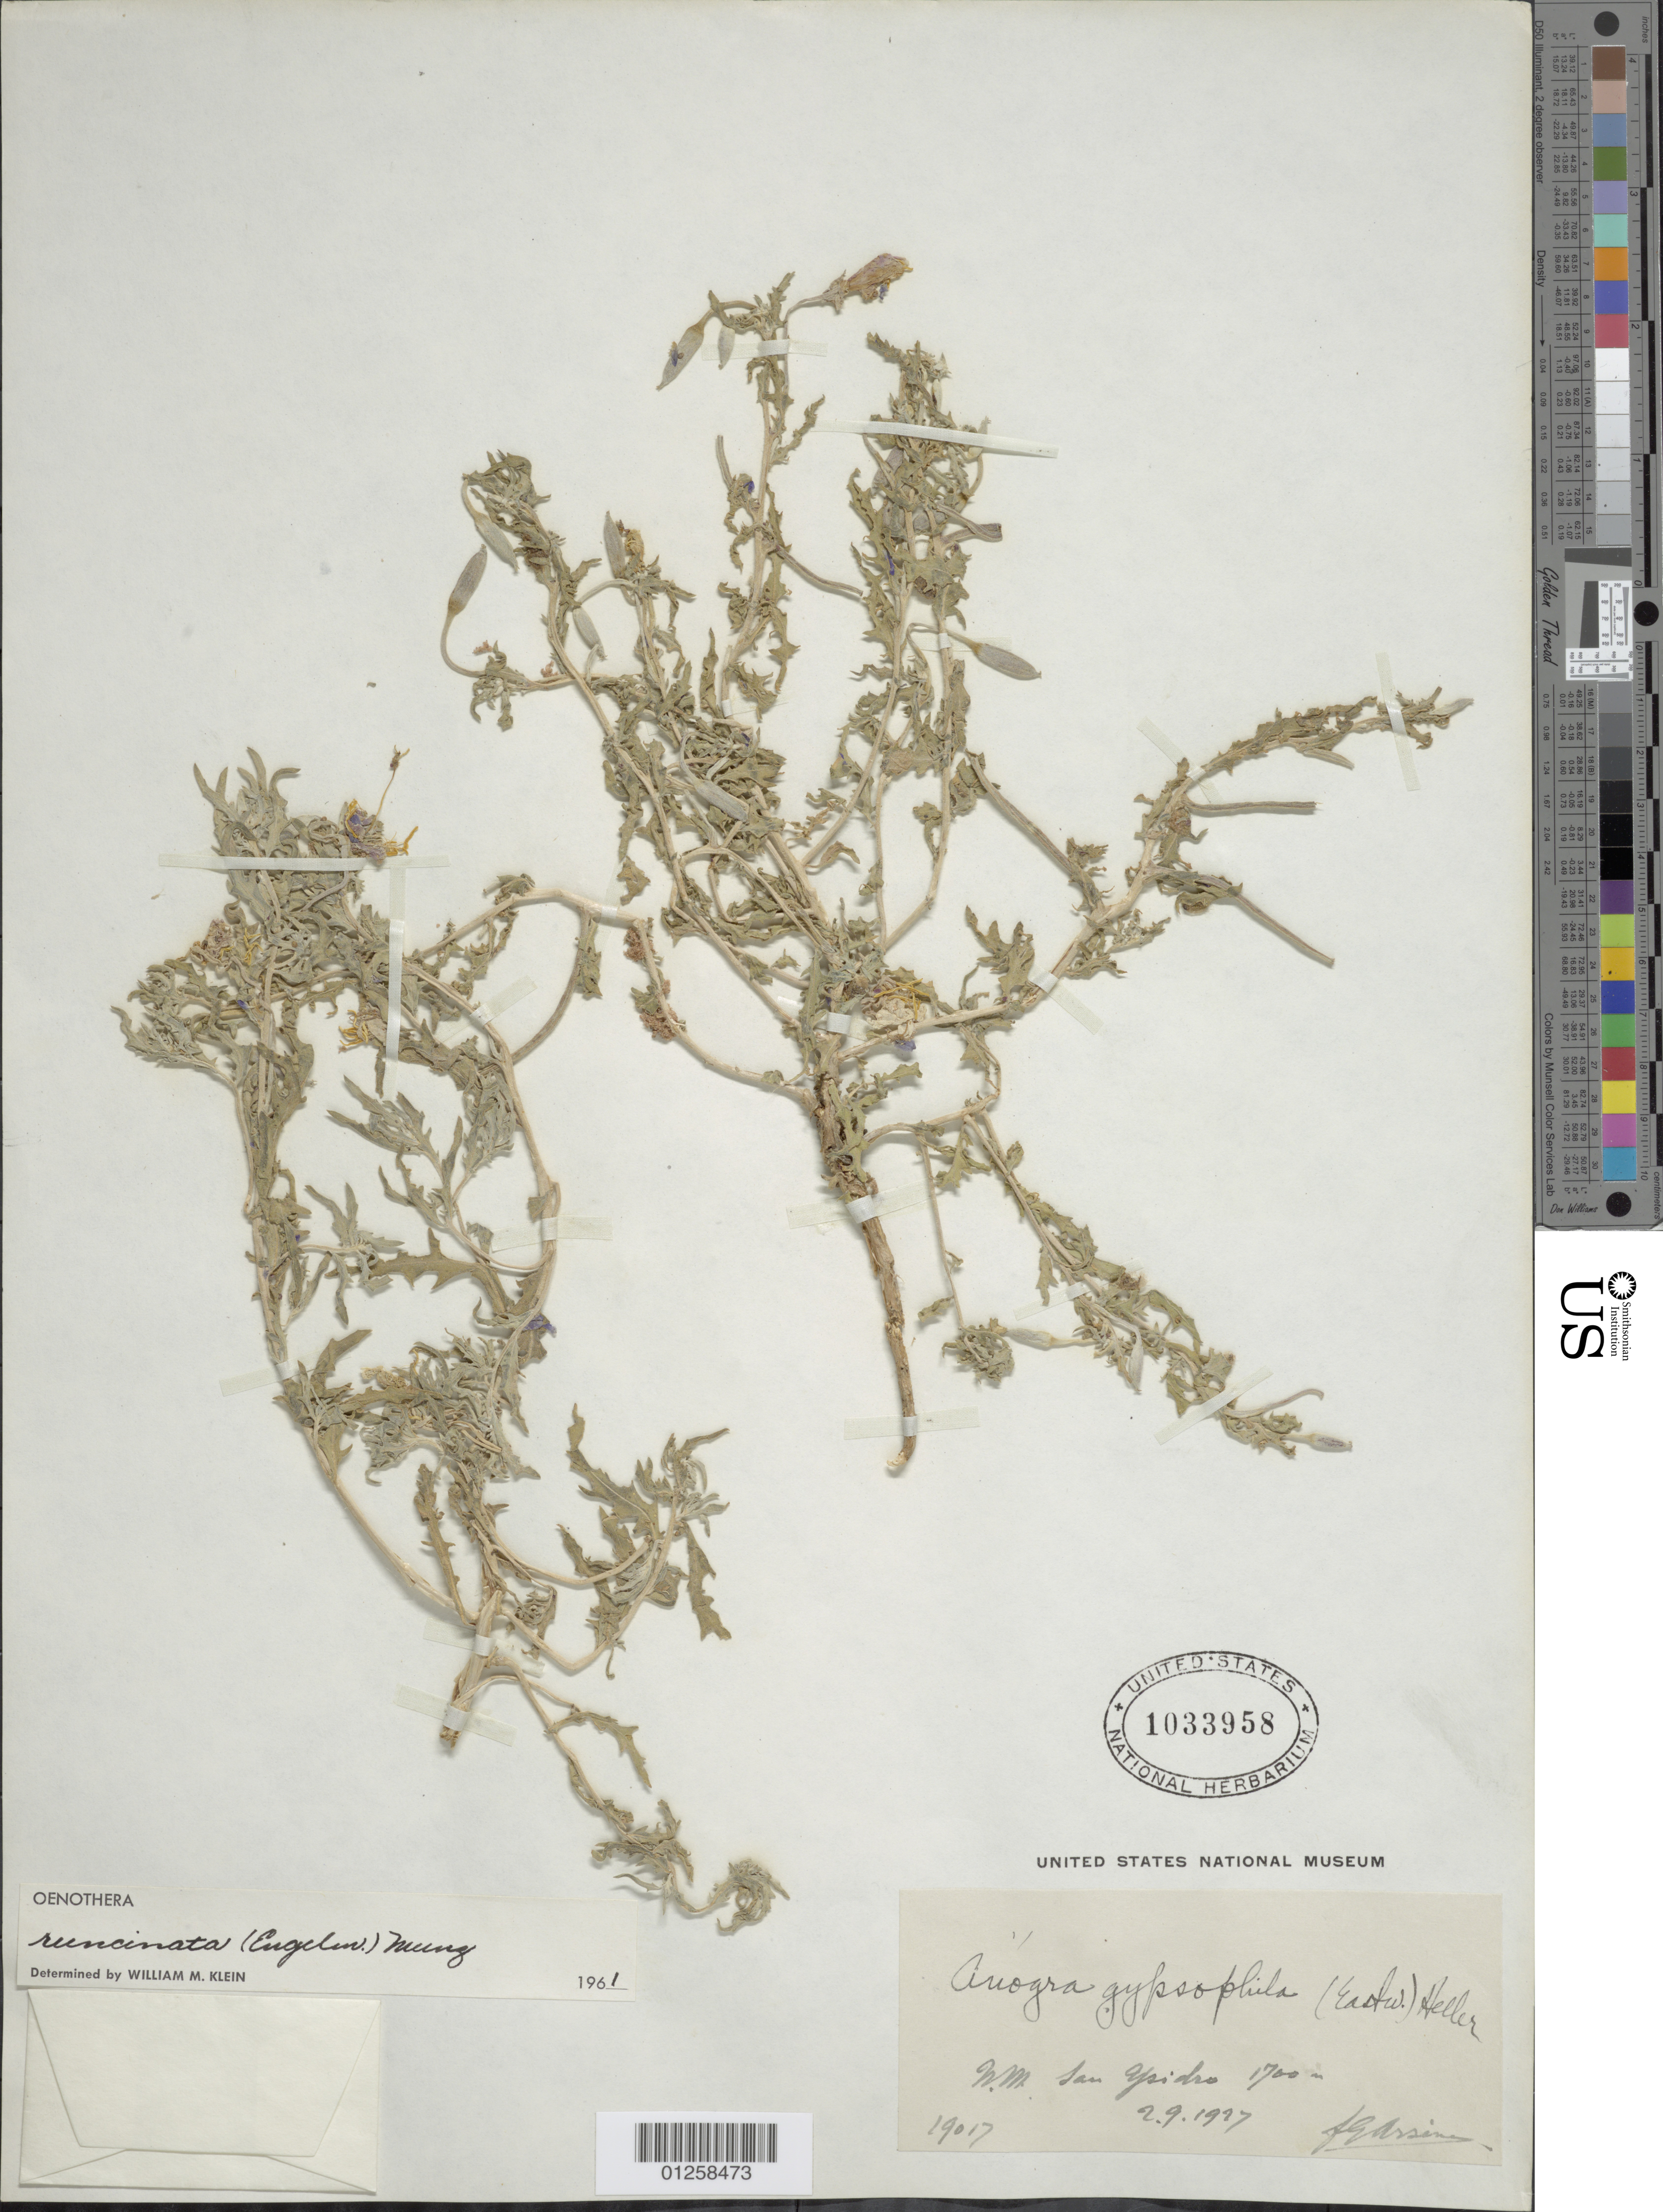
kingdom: Plantae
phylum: Tracheophyta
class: Magnoliopsida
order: Myrtales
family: Onagraceae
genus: Oenothera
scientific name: Oenothera pallida subsp. runcinata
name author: (Engelm.) Munz & W.M. Klein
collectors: Bro. G. Arsène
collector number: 19017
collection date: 1927-02-09 or 1927-09-02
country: United States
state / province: New Mexico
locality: San Ysidro.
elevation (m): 1700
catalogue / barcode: US 1033958